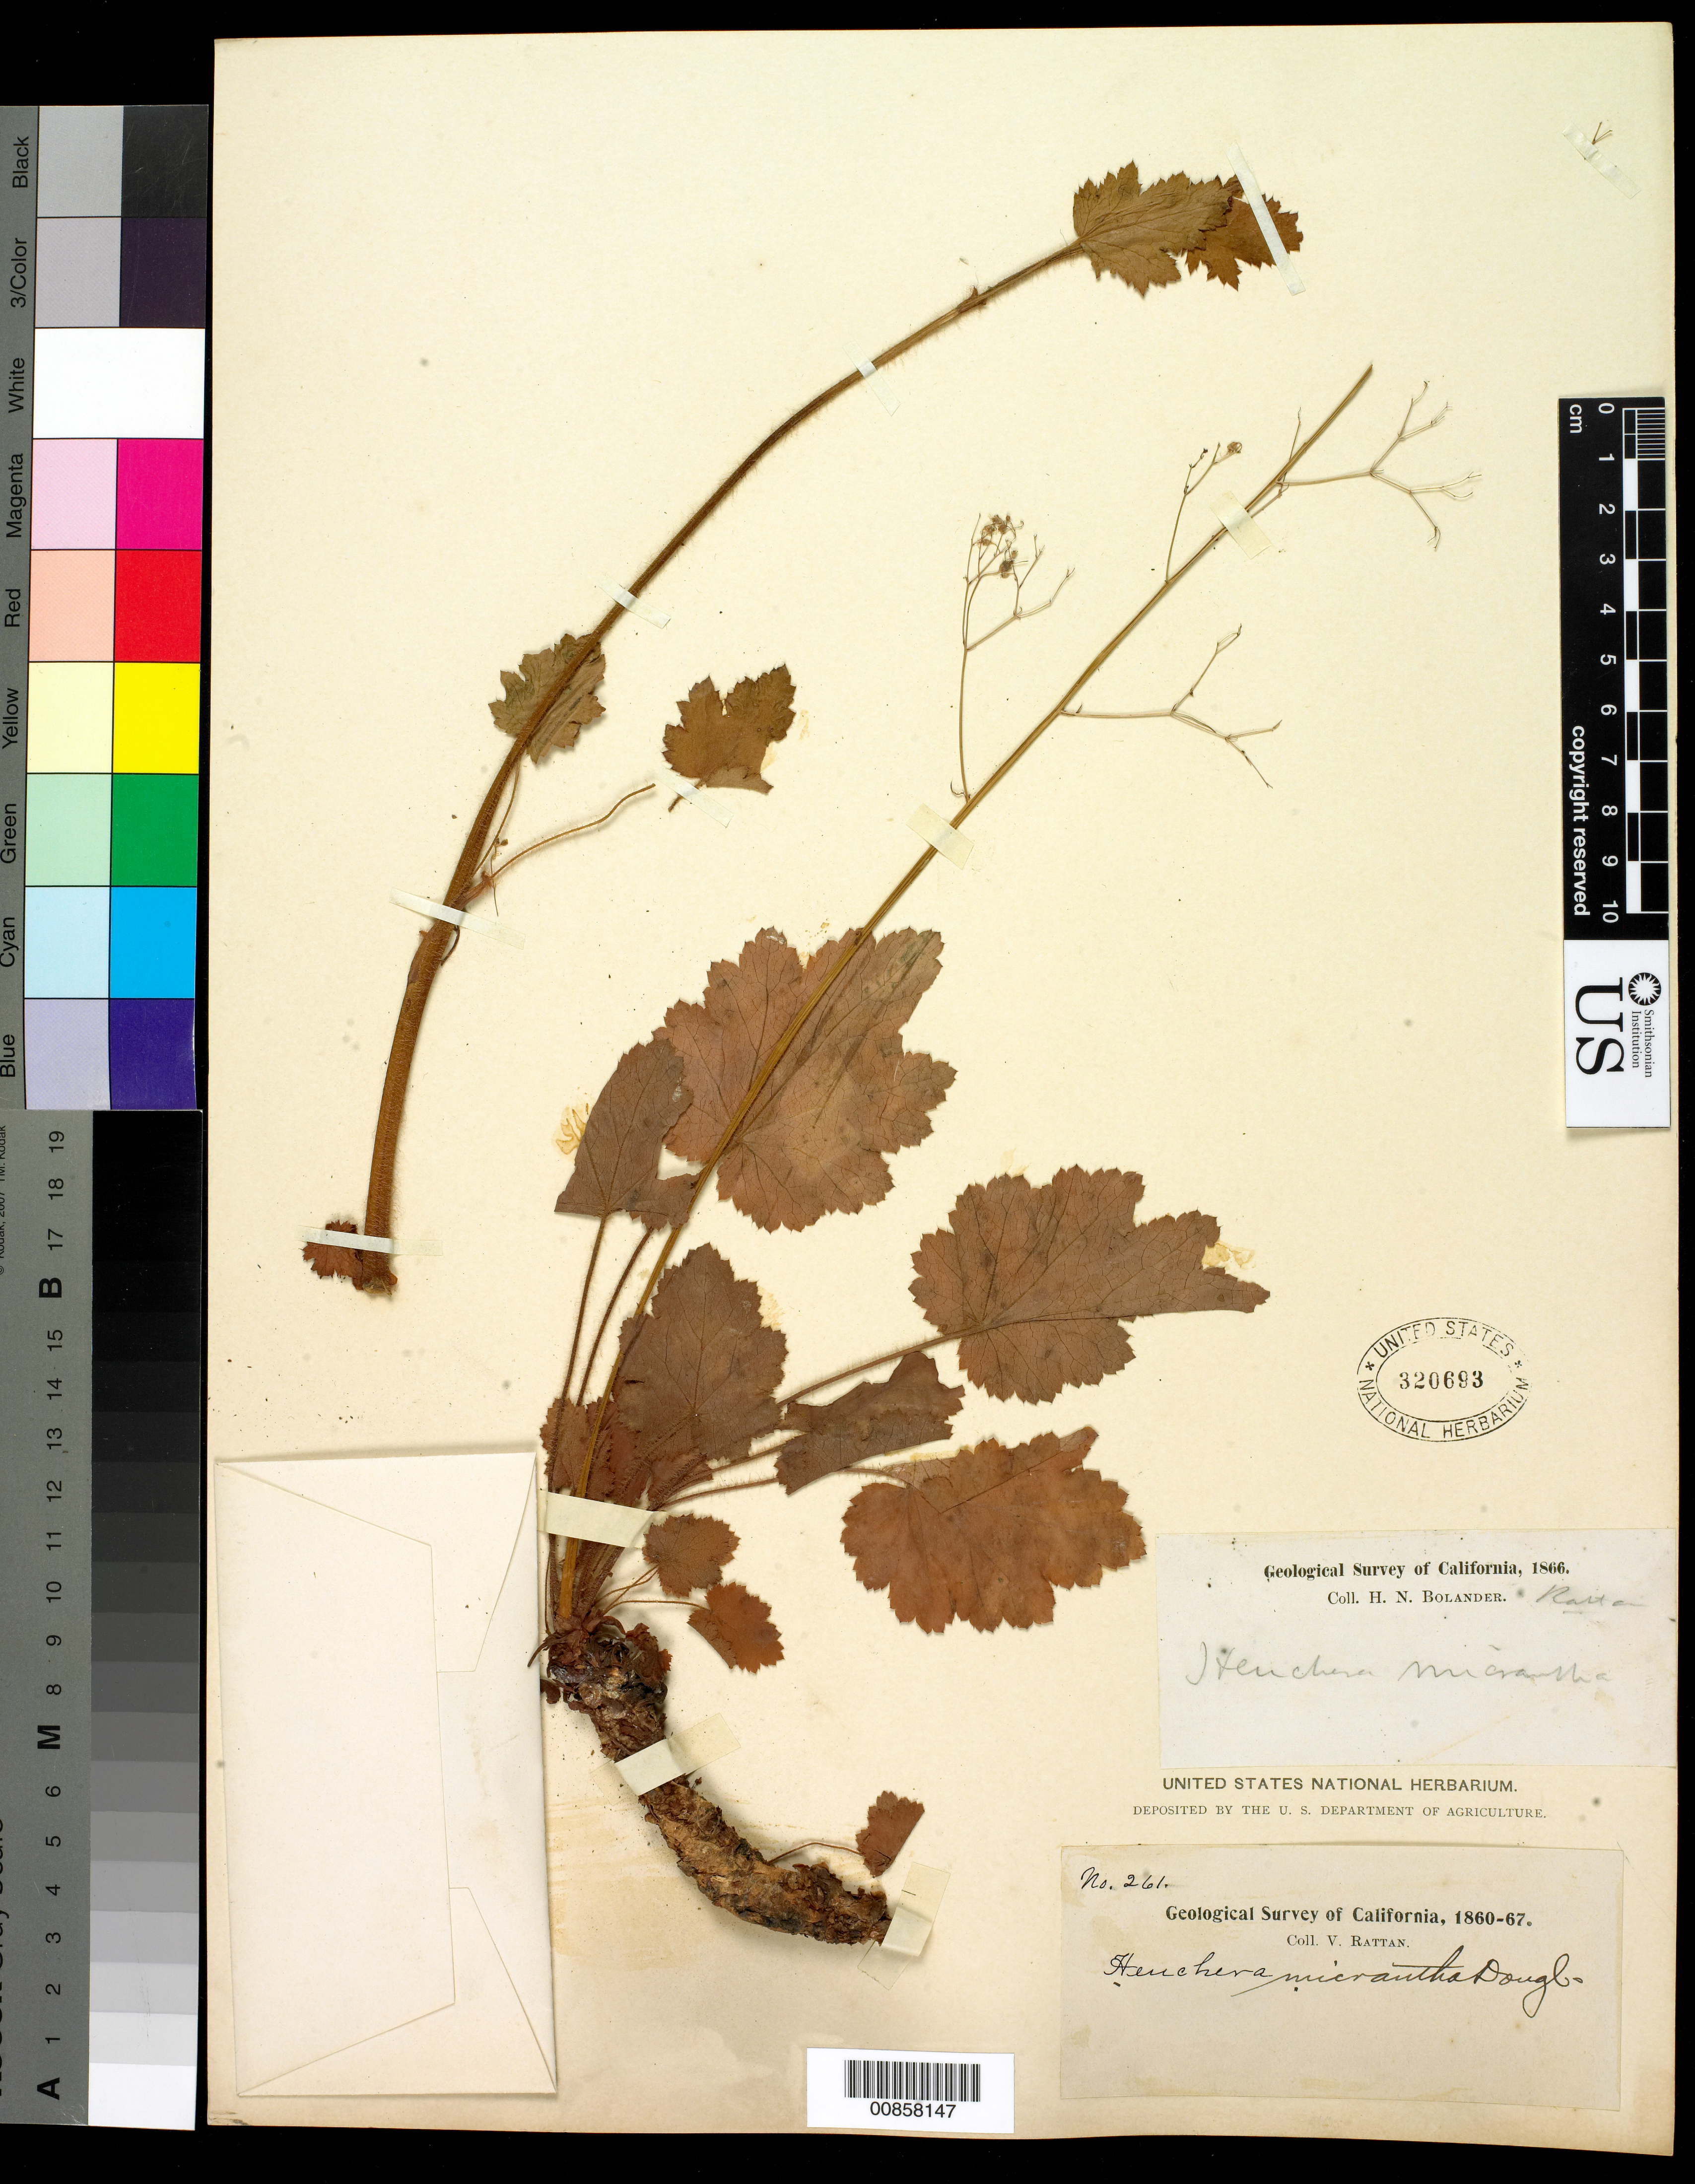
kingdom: Plantae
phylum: Tracheophyta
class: Magnoliopsida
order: Saxifragales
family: Saxifragaceae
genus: Heuchera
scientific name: Heuchera micrantha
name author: Douglas ex Lindl.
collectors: V. Rattan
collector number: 261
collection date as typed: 1860 to -- --- 1867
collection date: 1860/1867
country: United States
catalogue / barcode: US 320693